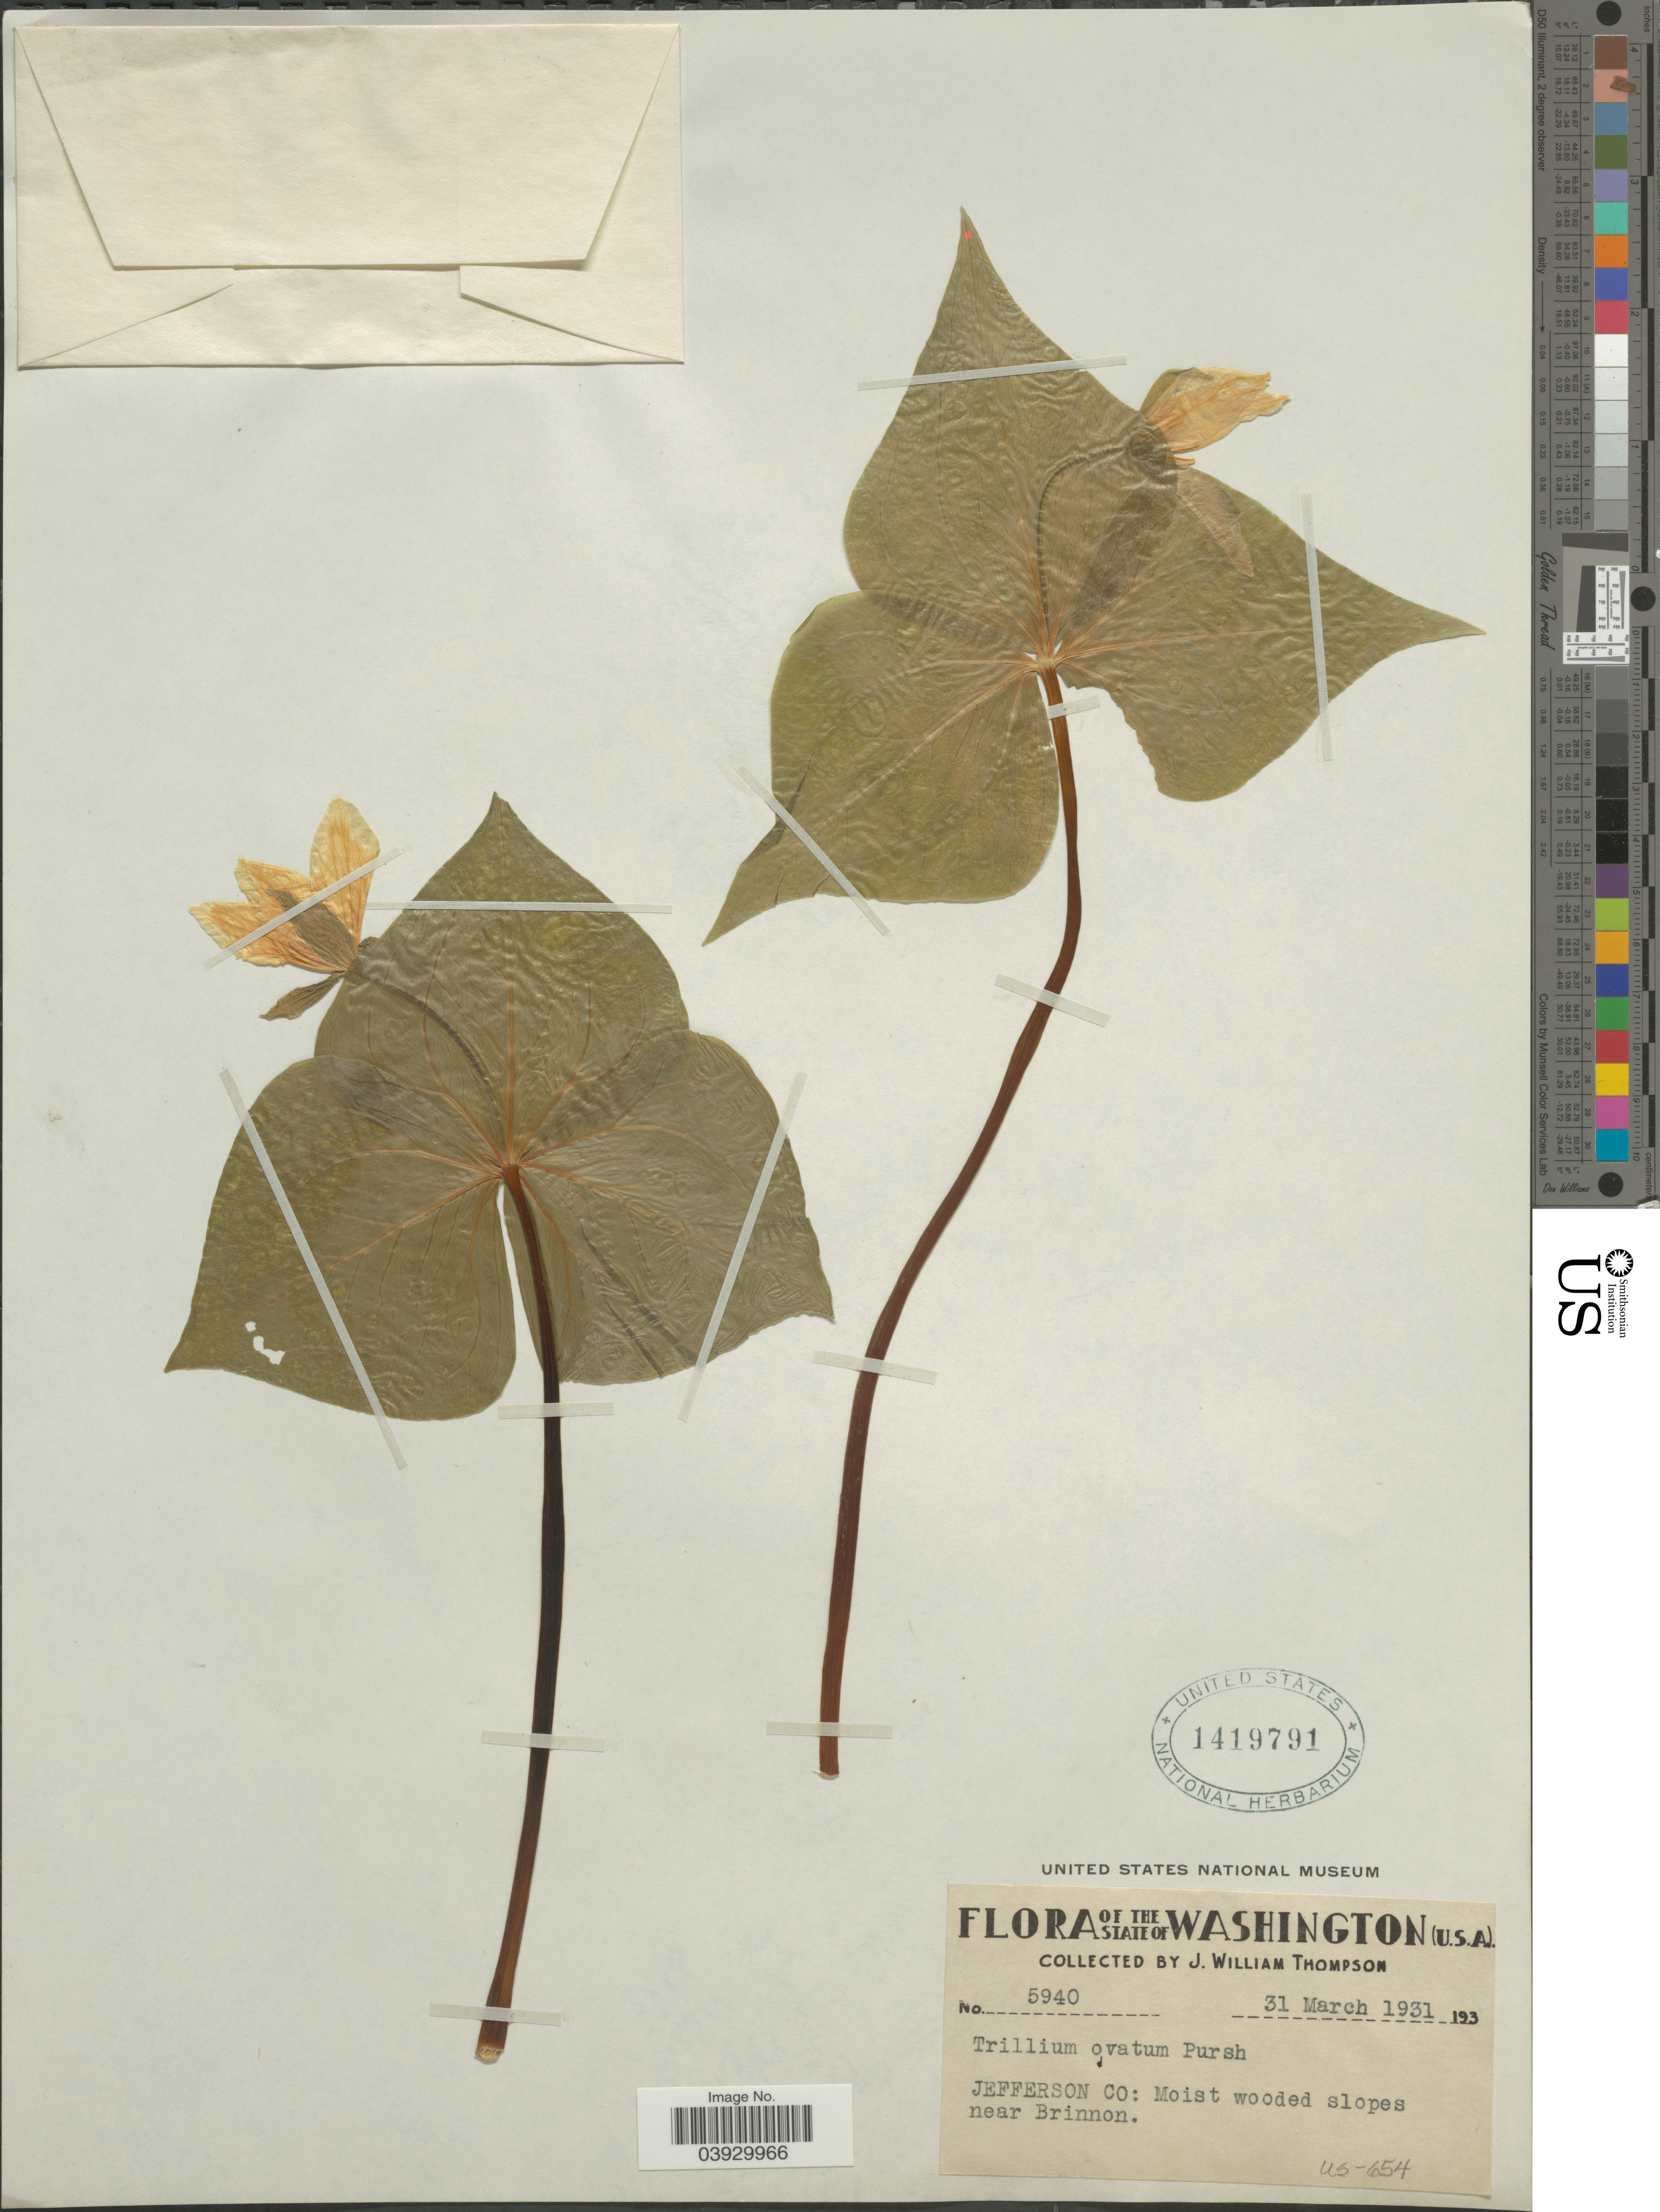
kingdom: Plantae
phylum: Tracheophyta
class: Liliopsida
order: Liliales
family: Melanthiaceae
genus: Trillium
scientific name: Trillium ovatum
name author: Pursh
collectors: J. W. Thompson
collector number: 5940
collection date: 1931-03-31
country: United States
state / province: Washington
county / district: Jefferson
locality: Jefferson Co: Moist wooded slopes near Brinnon.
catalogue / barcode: US 1419791